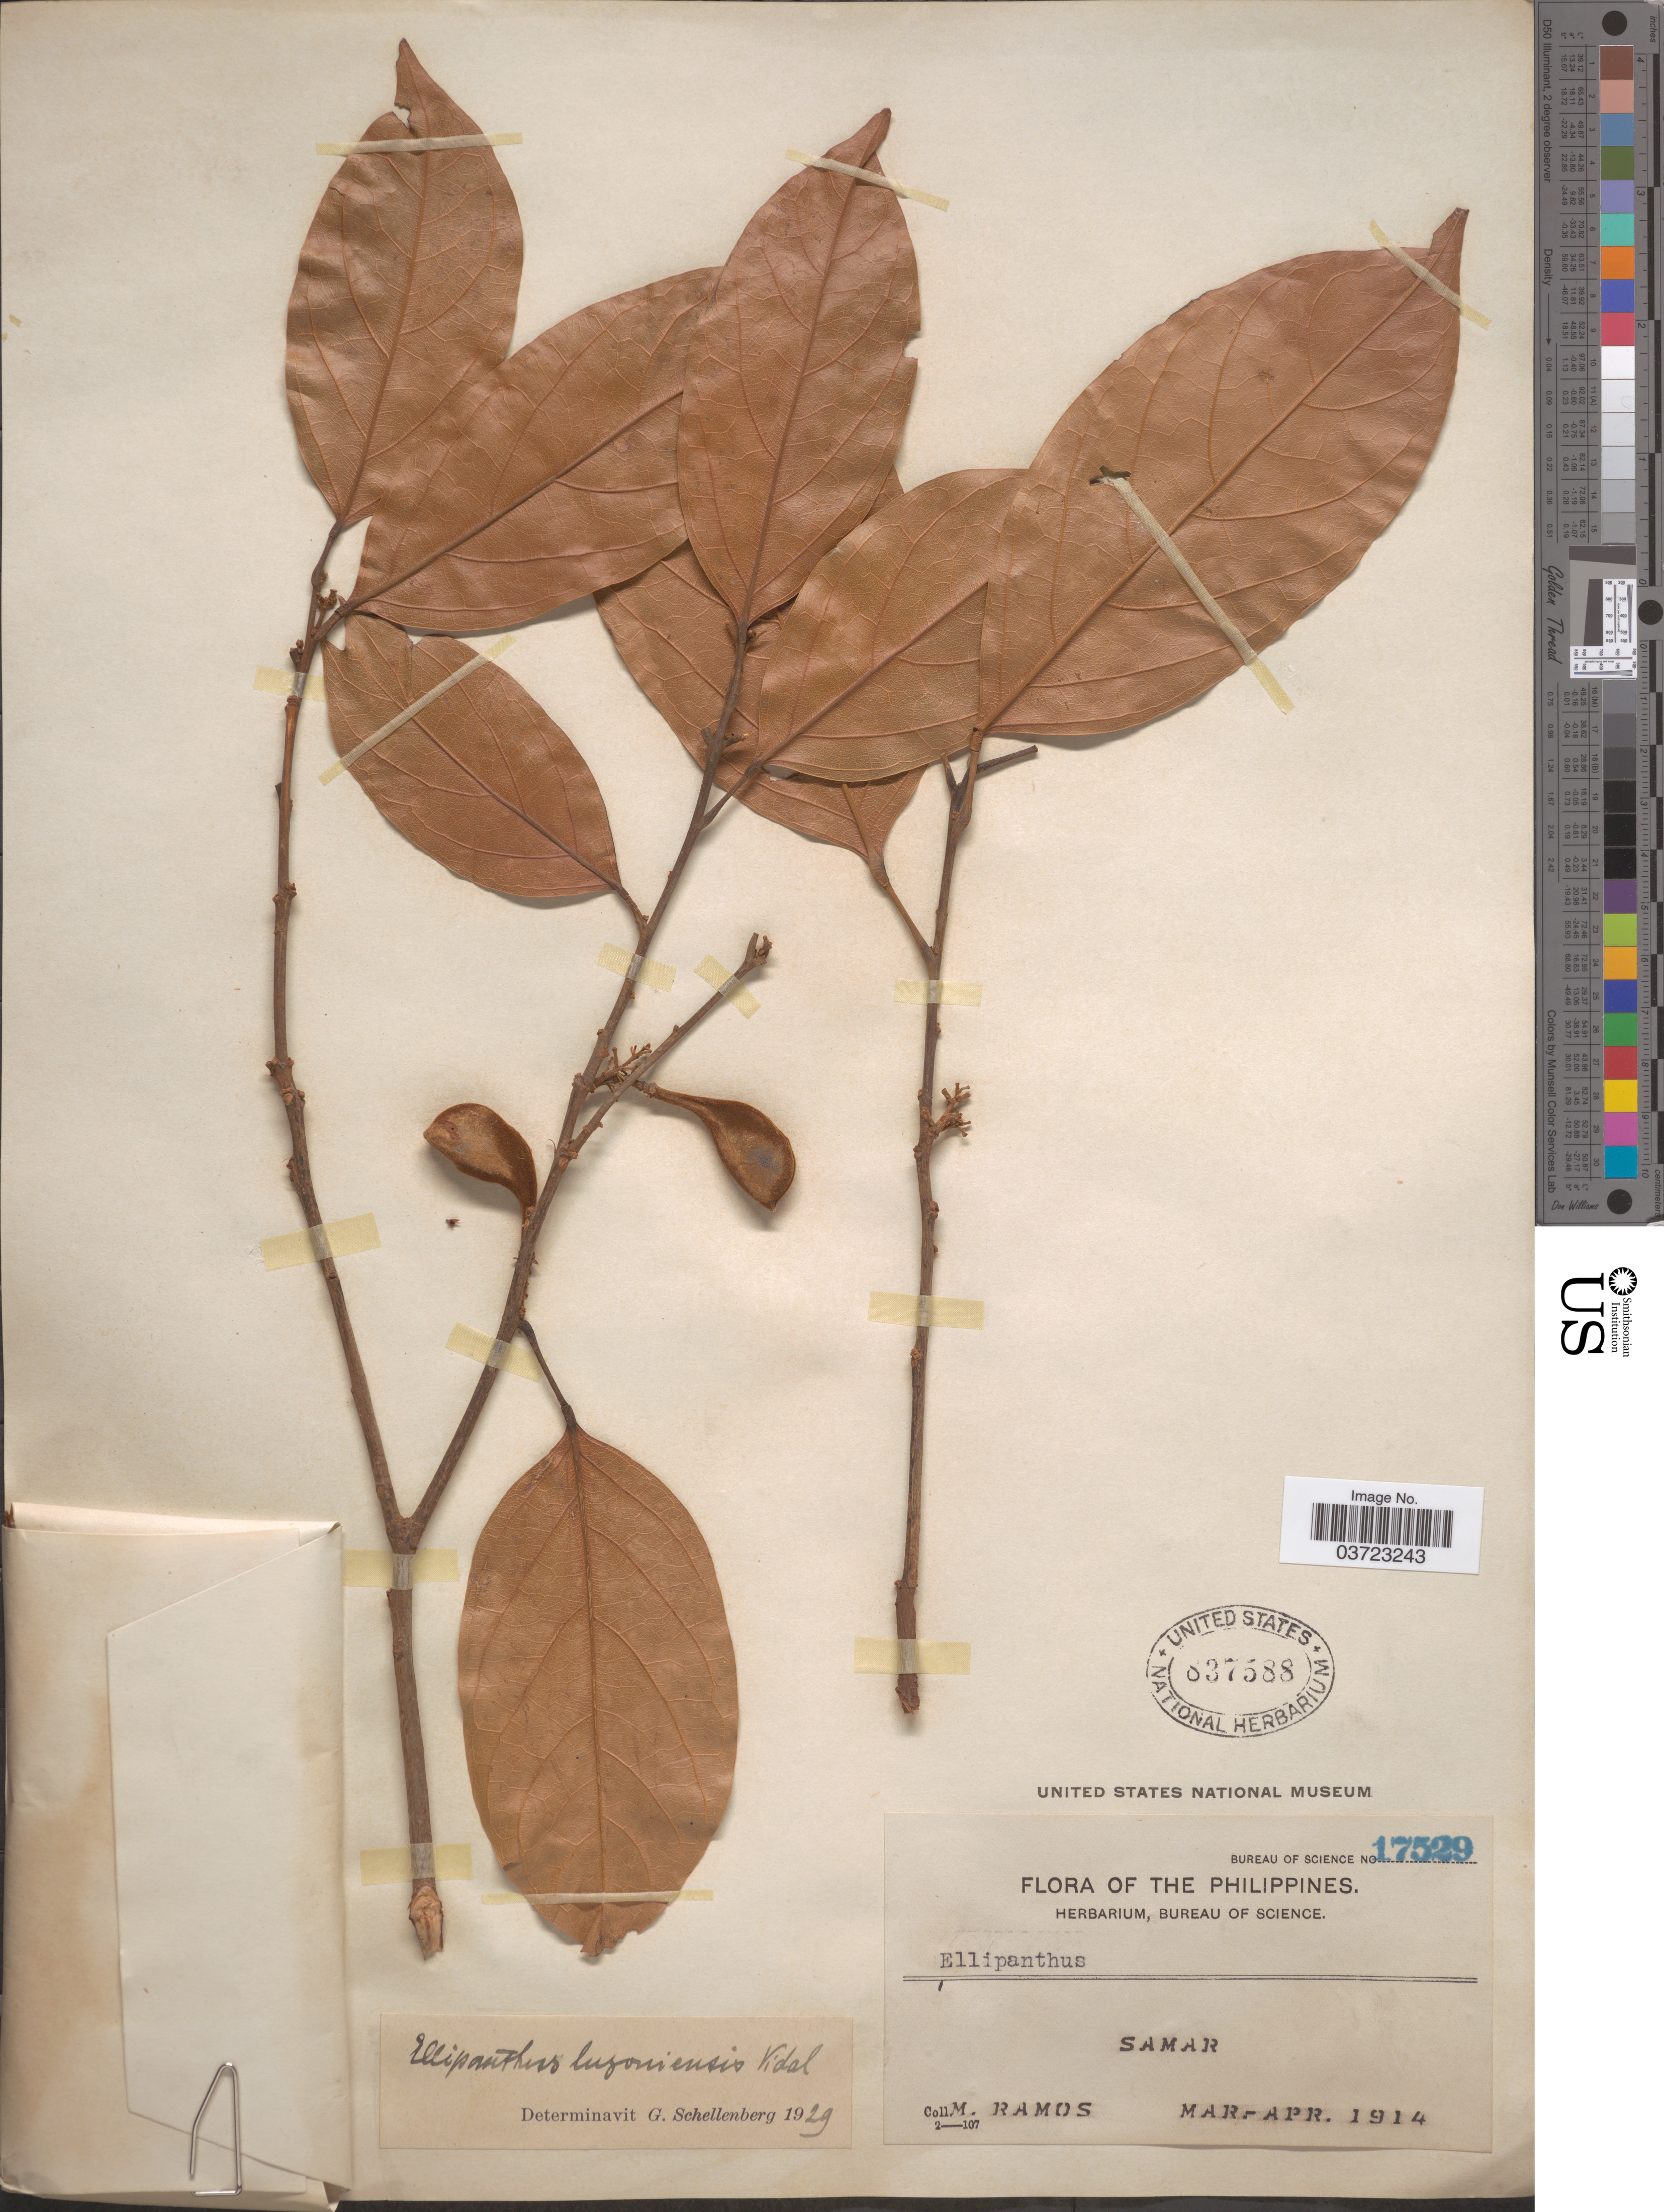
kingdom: Plantae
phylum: Tracheophyta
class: Magnoliopsida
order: Oxalidales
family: Connaraceae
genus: Ellipanthus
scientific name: Ellipanthus luzoniensis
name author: S. Vidal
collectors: M. Ramos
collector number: Bureau of Science 17529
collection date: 1914-03/1914-04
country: Philippines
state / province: Eastern Visayas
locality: Samar.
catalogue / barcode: US 837588